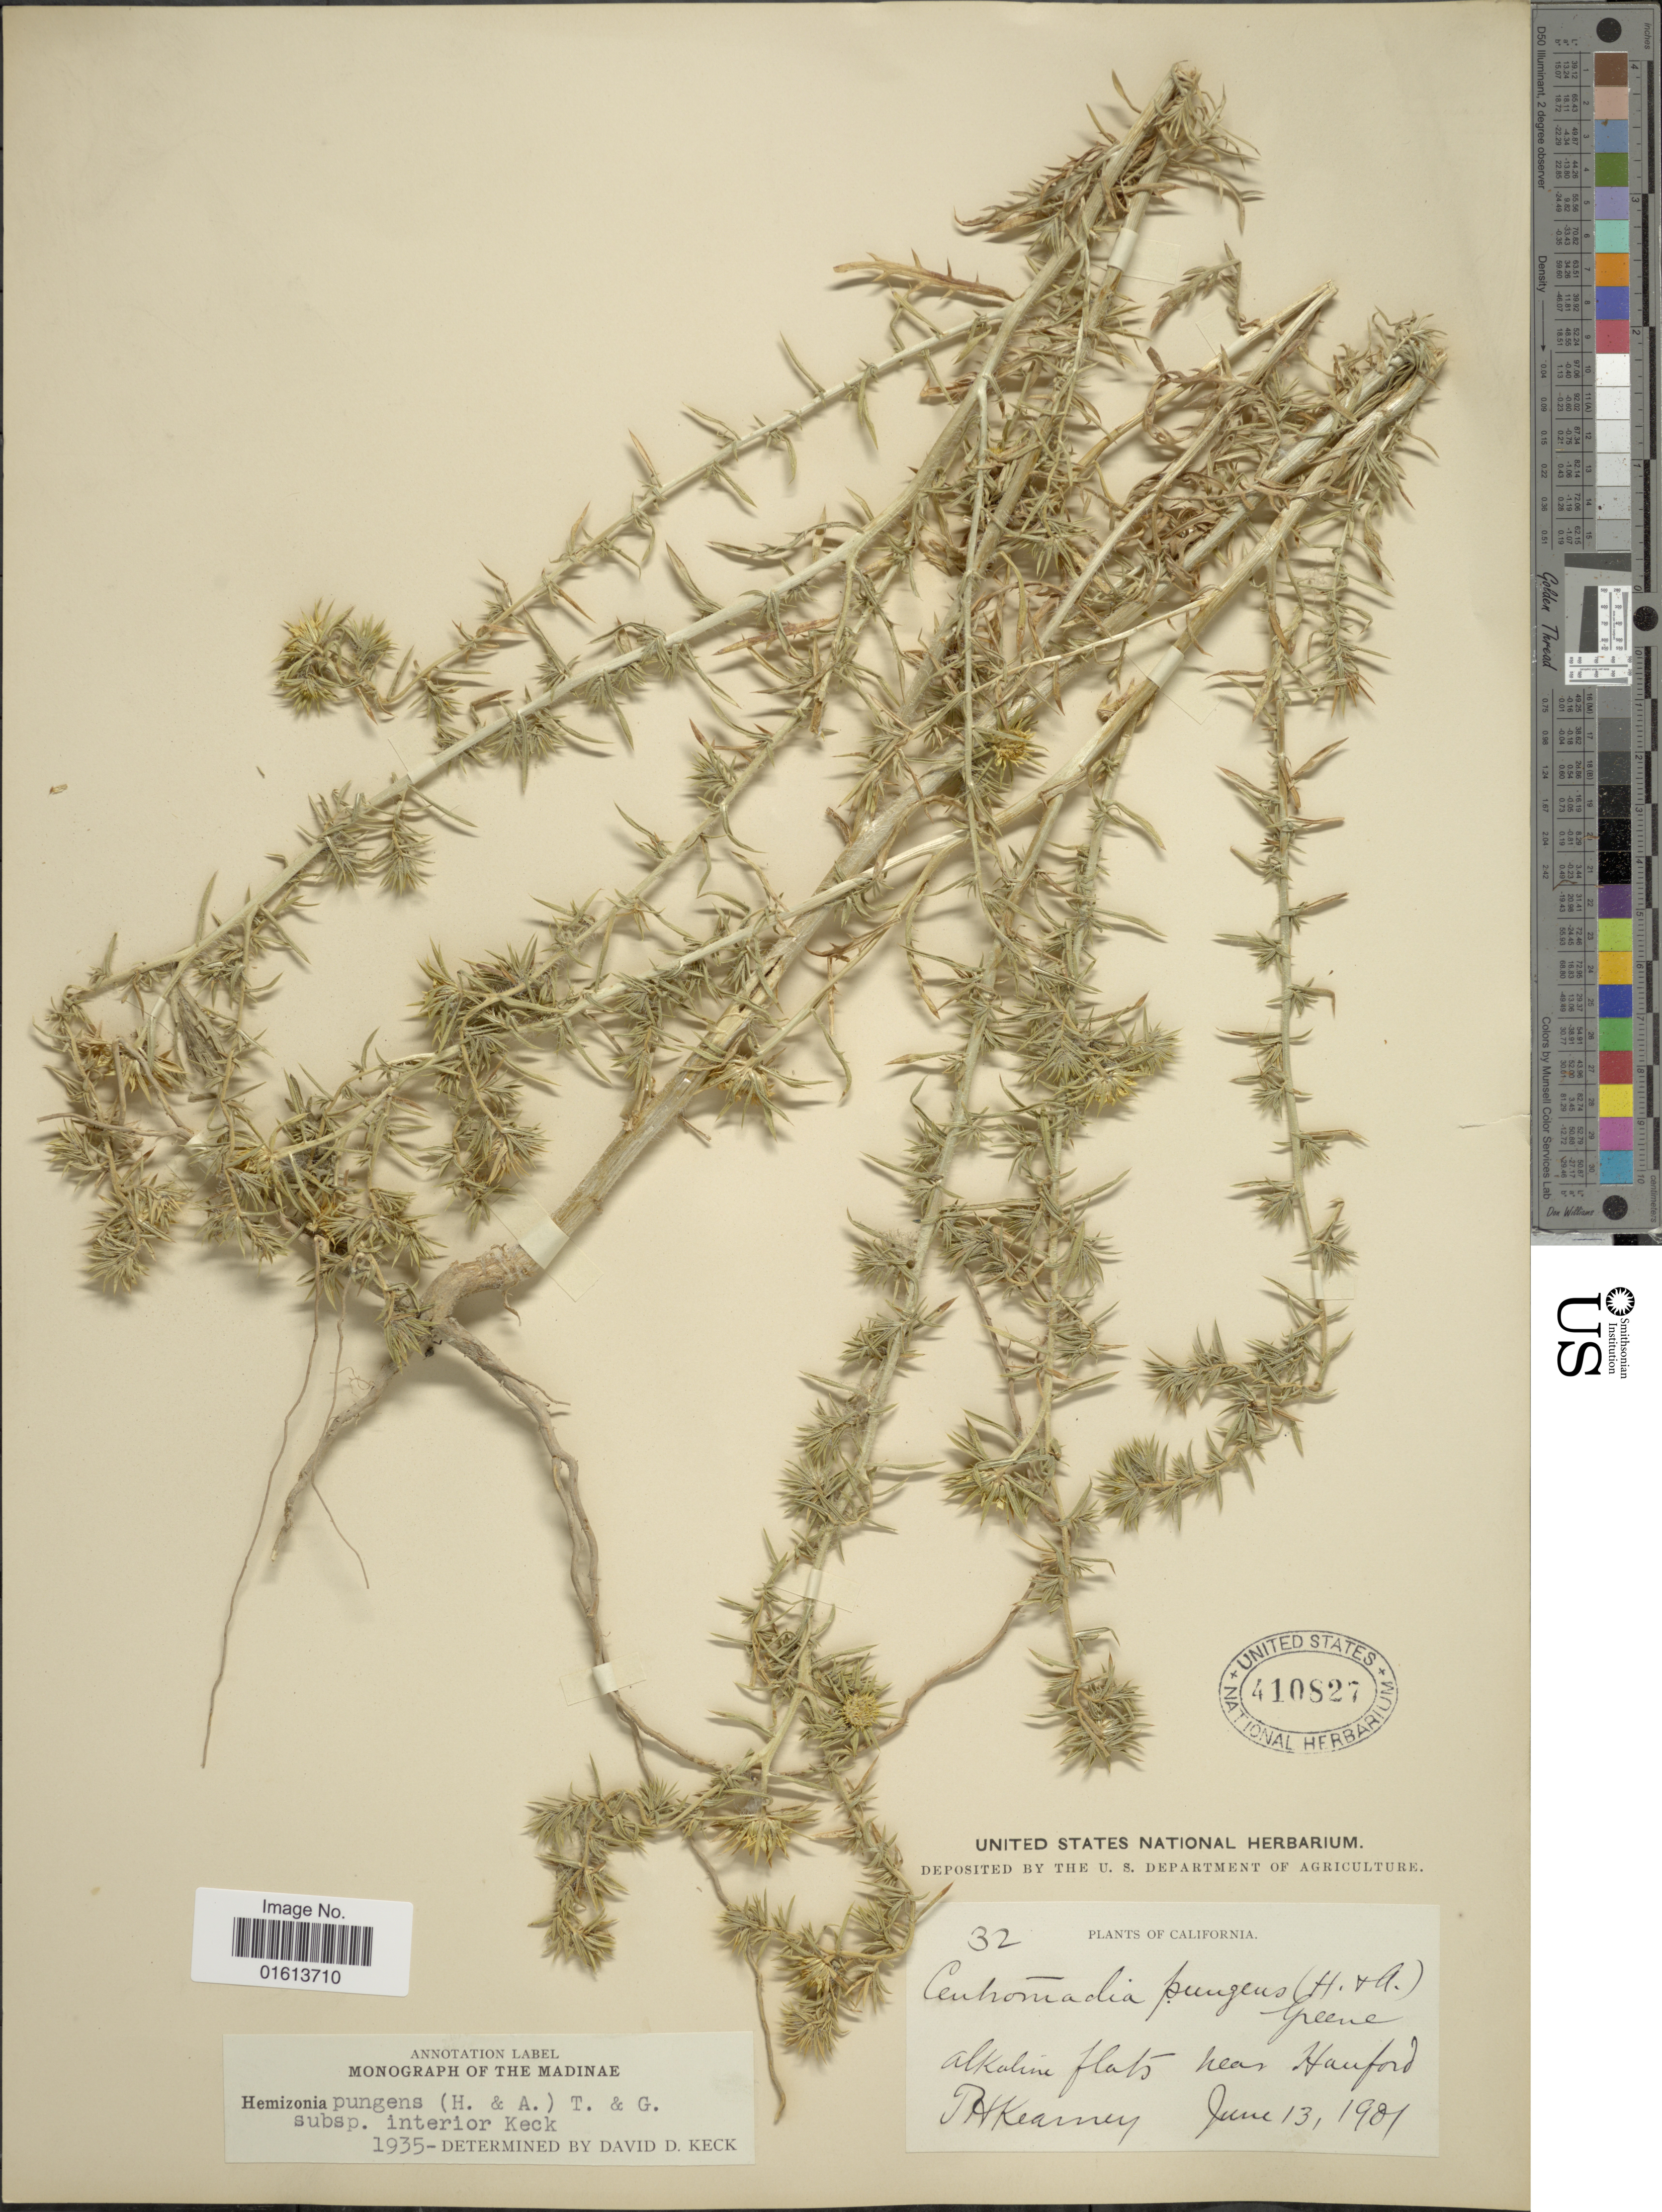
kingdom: Plantae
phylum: Tracheophyta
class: Magnoliopsida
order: Asterales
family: Asteraceae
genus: Centromadia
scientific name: Centromadia pungens subsp. pungens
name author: Hook. & Arn.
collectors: T. H. Kearney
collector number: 32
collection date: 1901-06-13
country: United States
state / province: California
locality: California. Alkaline flats near Hanford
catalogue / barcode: US 410827